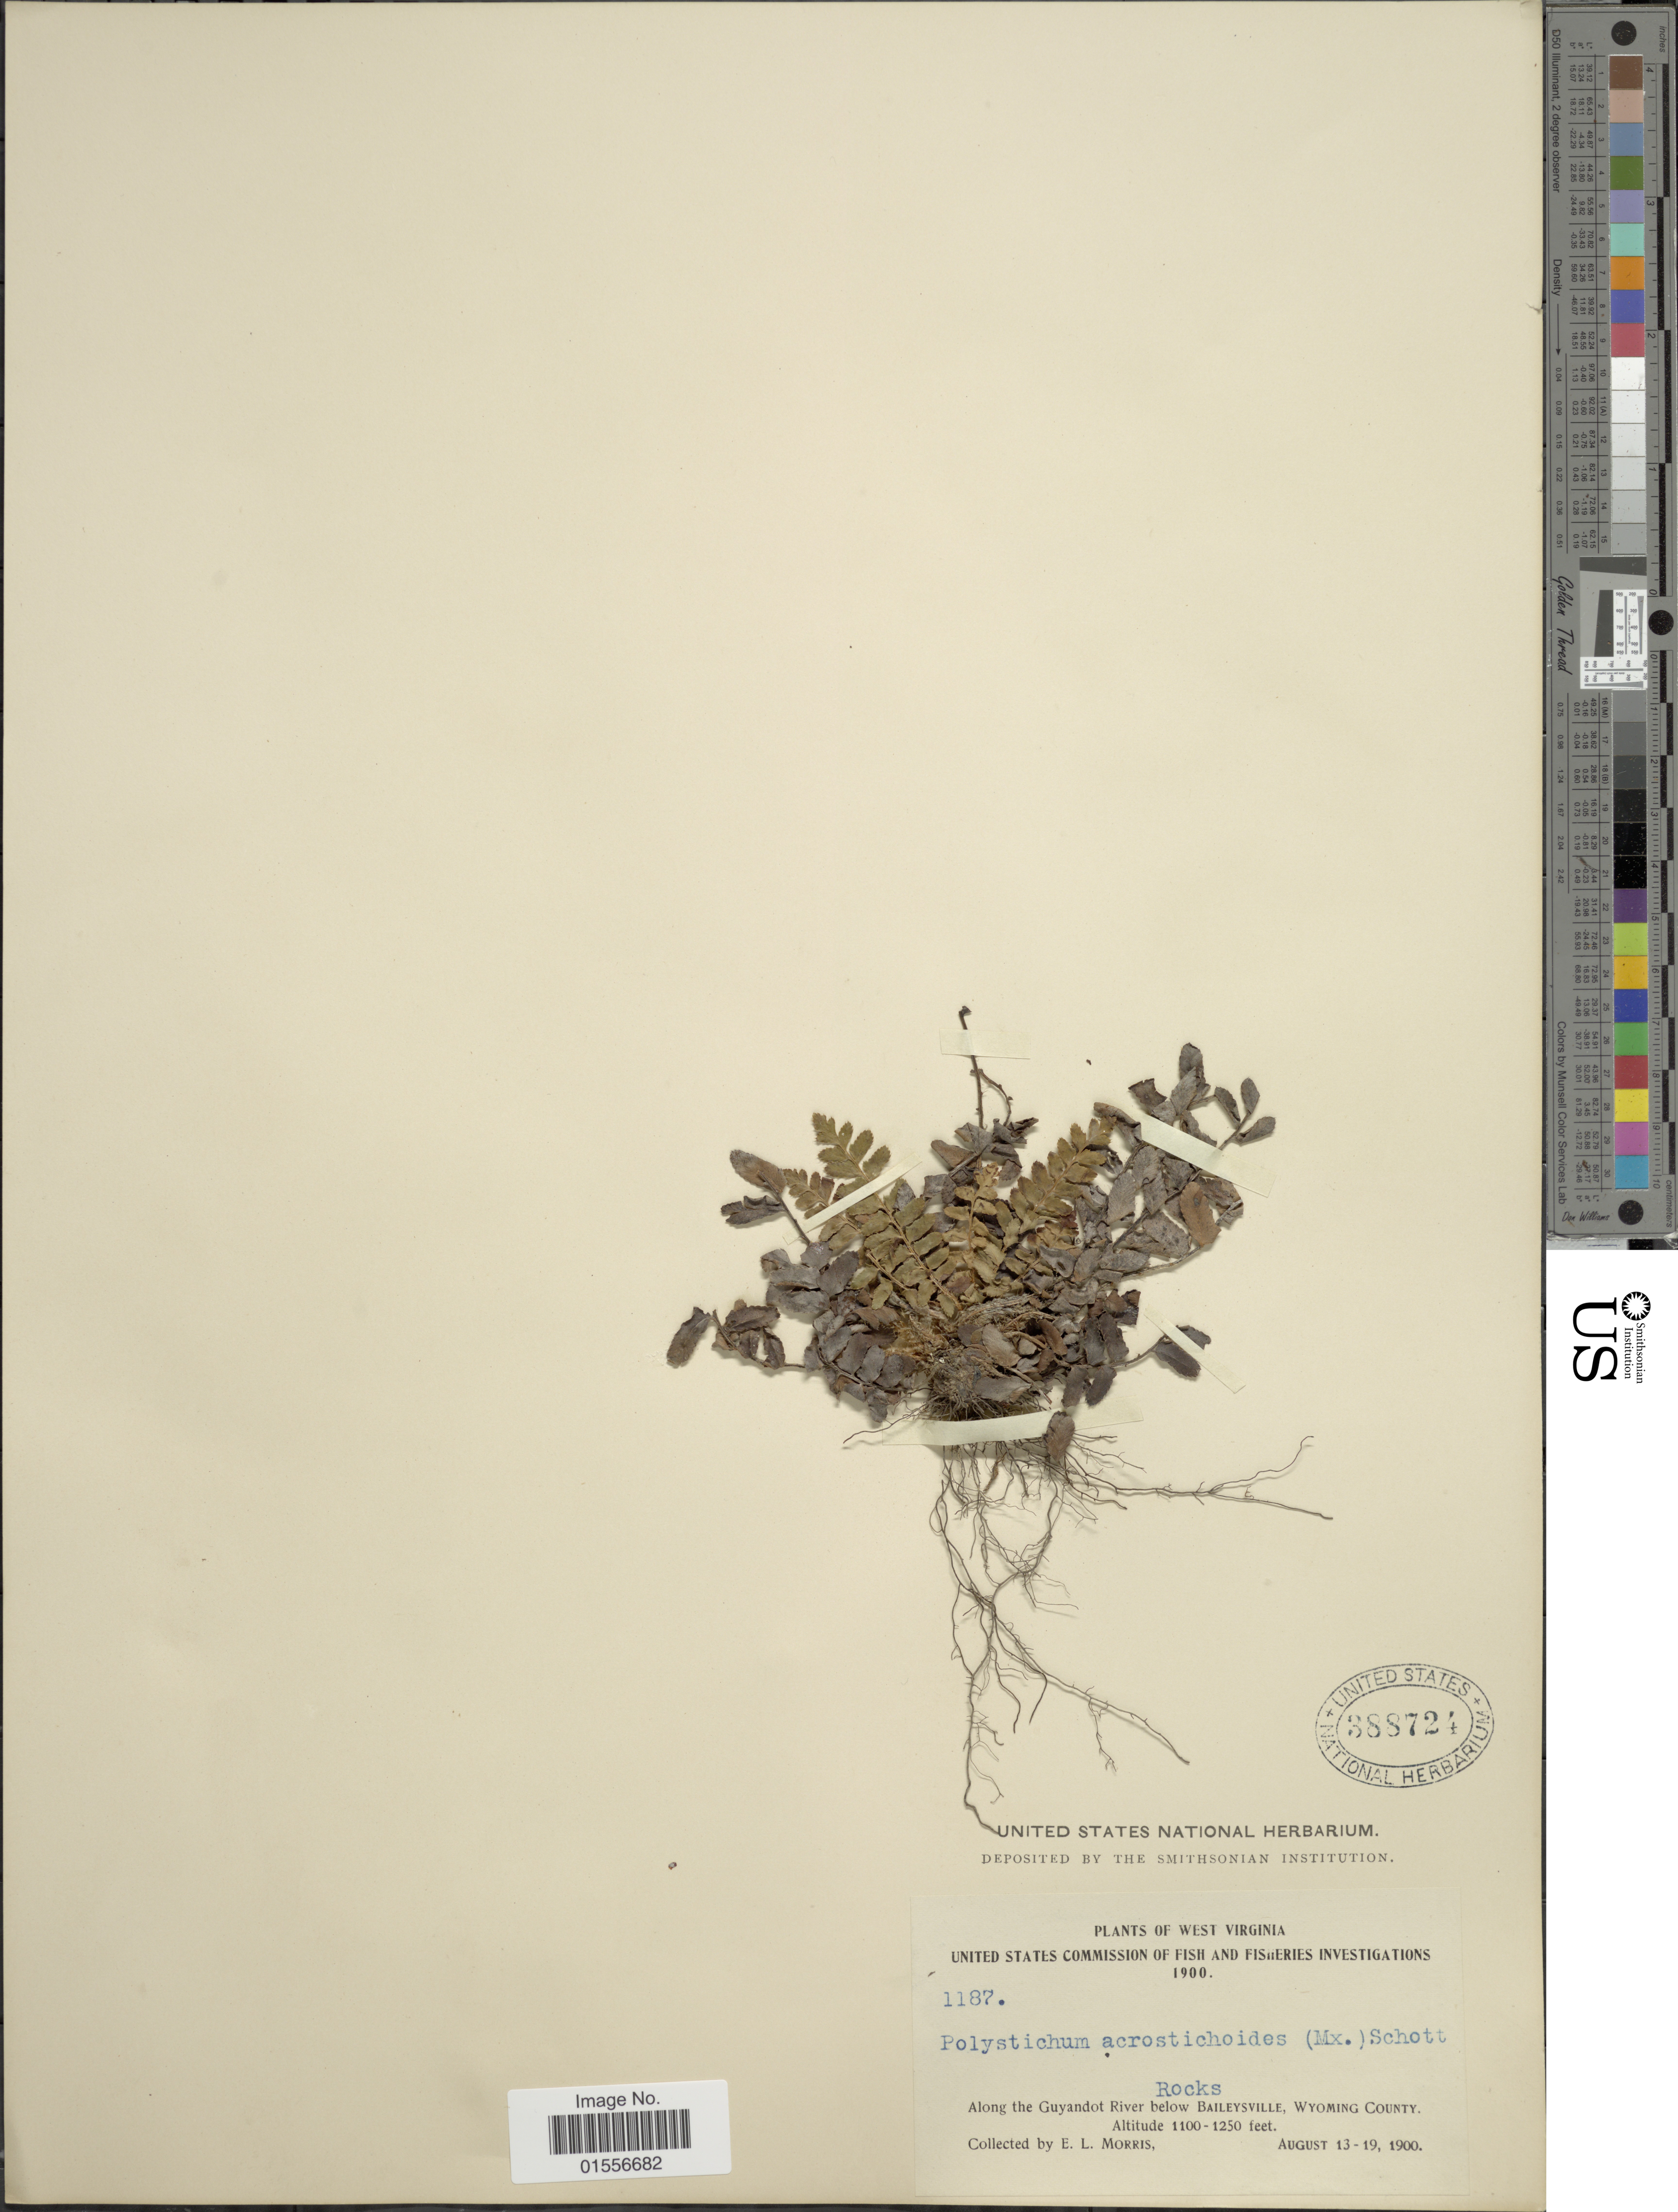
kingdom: Plantae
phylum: Tracheophyta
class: Polypodiopsida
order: Polypodiales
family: Dryopteridaceae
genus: Polystichum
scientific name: Polystichum acrostichoides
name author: (Michx.) Schott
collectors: E. Morris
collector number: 1187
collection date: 1900-08-13/1900-08-19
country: United States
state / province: West Virginia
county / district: Wyoming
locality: Along the Guyandot River below Baileysville, Wyoming County.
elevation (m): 335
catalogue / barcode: US 388724